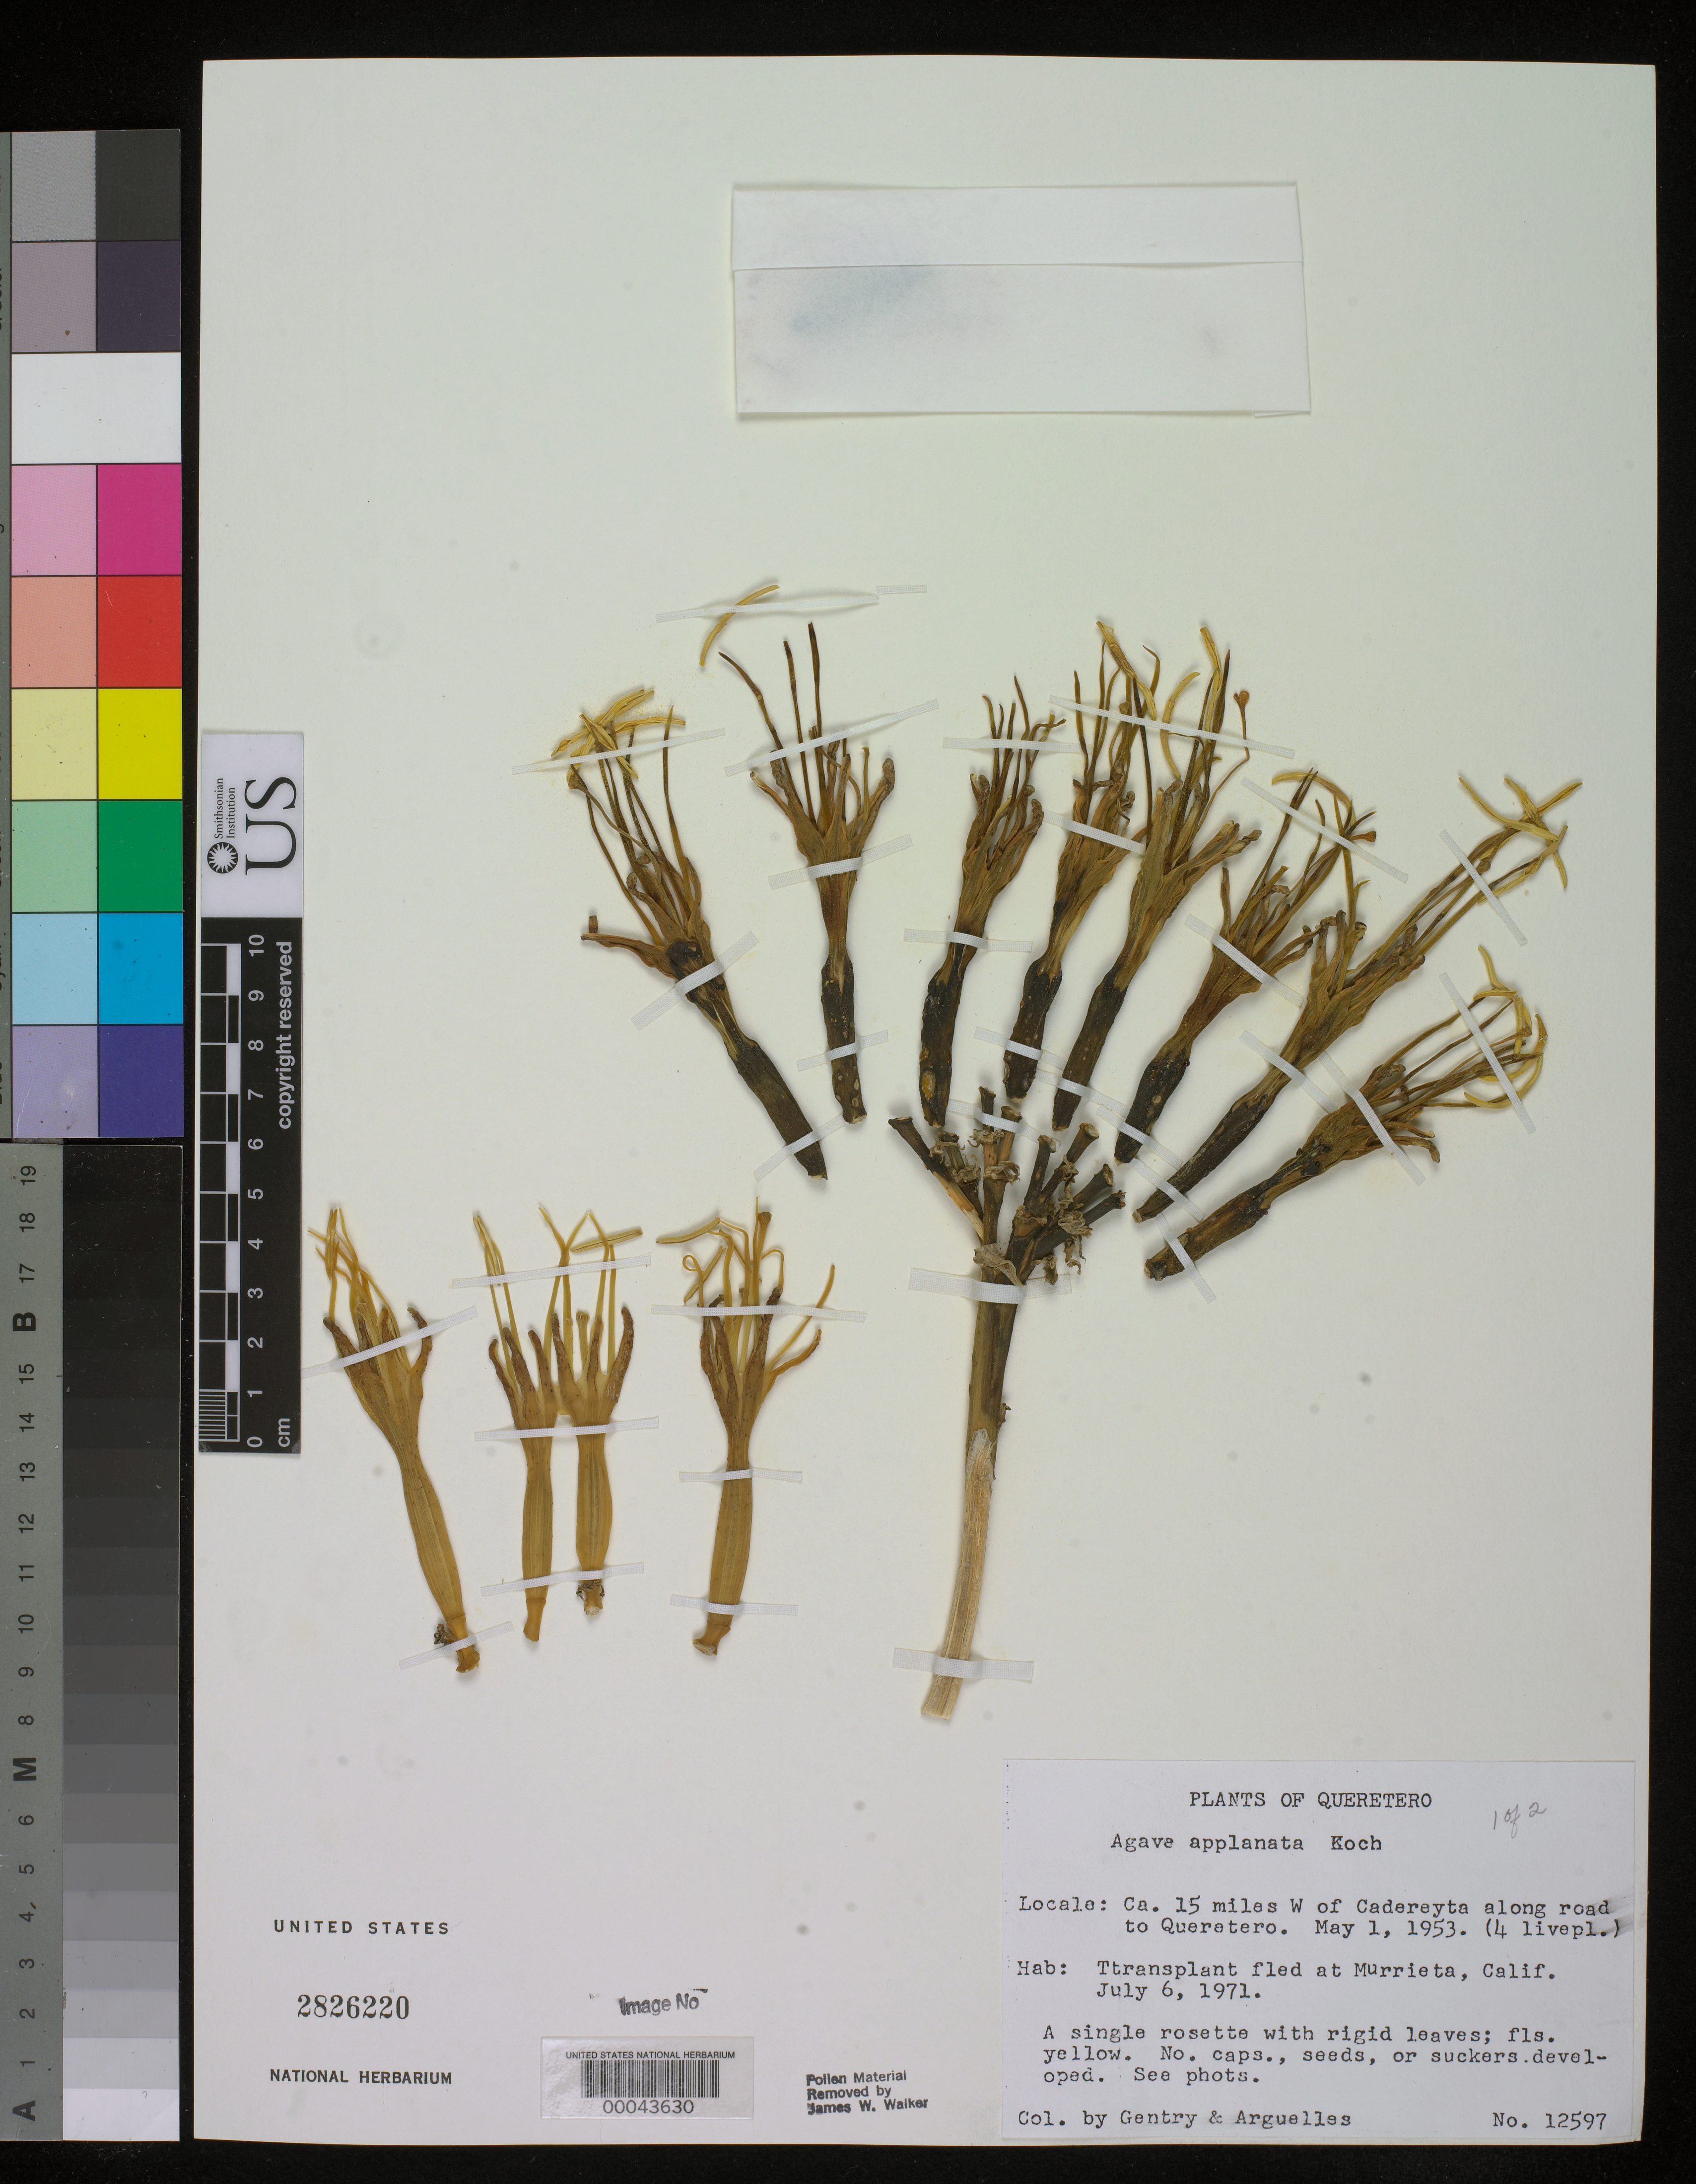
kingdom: Plantae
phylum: Tracheophyta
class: Liliopsida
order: Asparagales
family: Asparagaceae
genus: Agave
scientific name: Agave applanata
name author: Lem. ex Jacobi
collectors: H. S. Gentry & J. Arguelles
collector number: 12597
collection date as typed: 01 May 1953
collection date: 1953-05-01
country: Mexico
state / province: Querétaro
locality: Ca 15 mi W of Cadereyta along road to queratero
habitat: Transplant fled at murrieta, ca, 6 jul 1971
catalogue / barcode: US 2826220